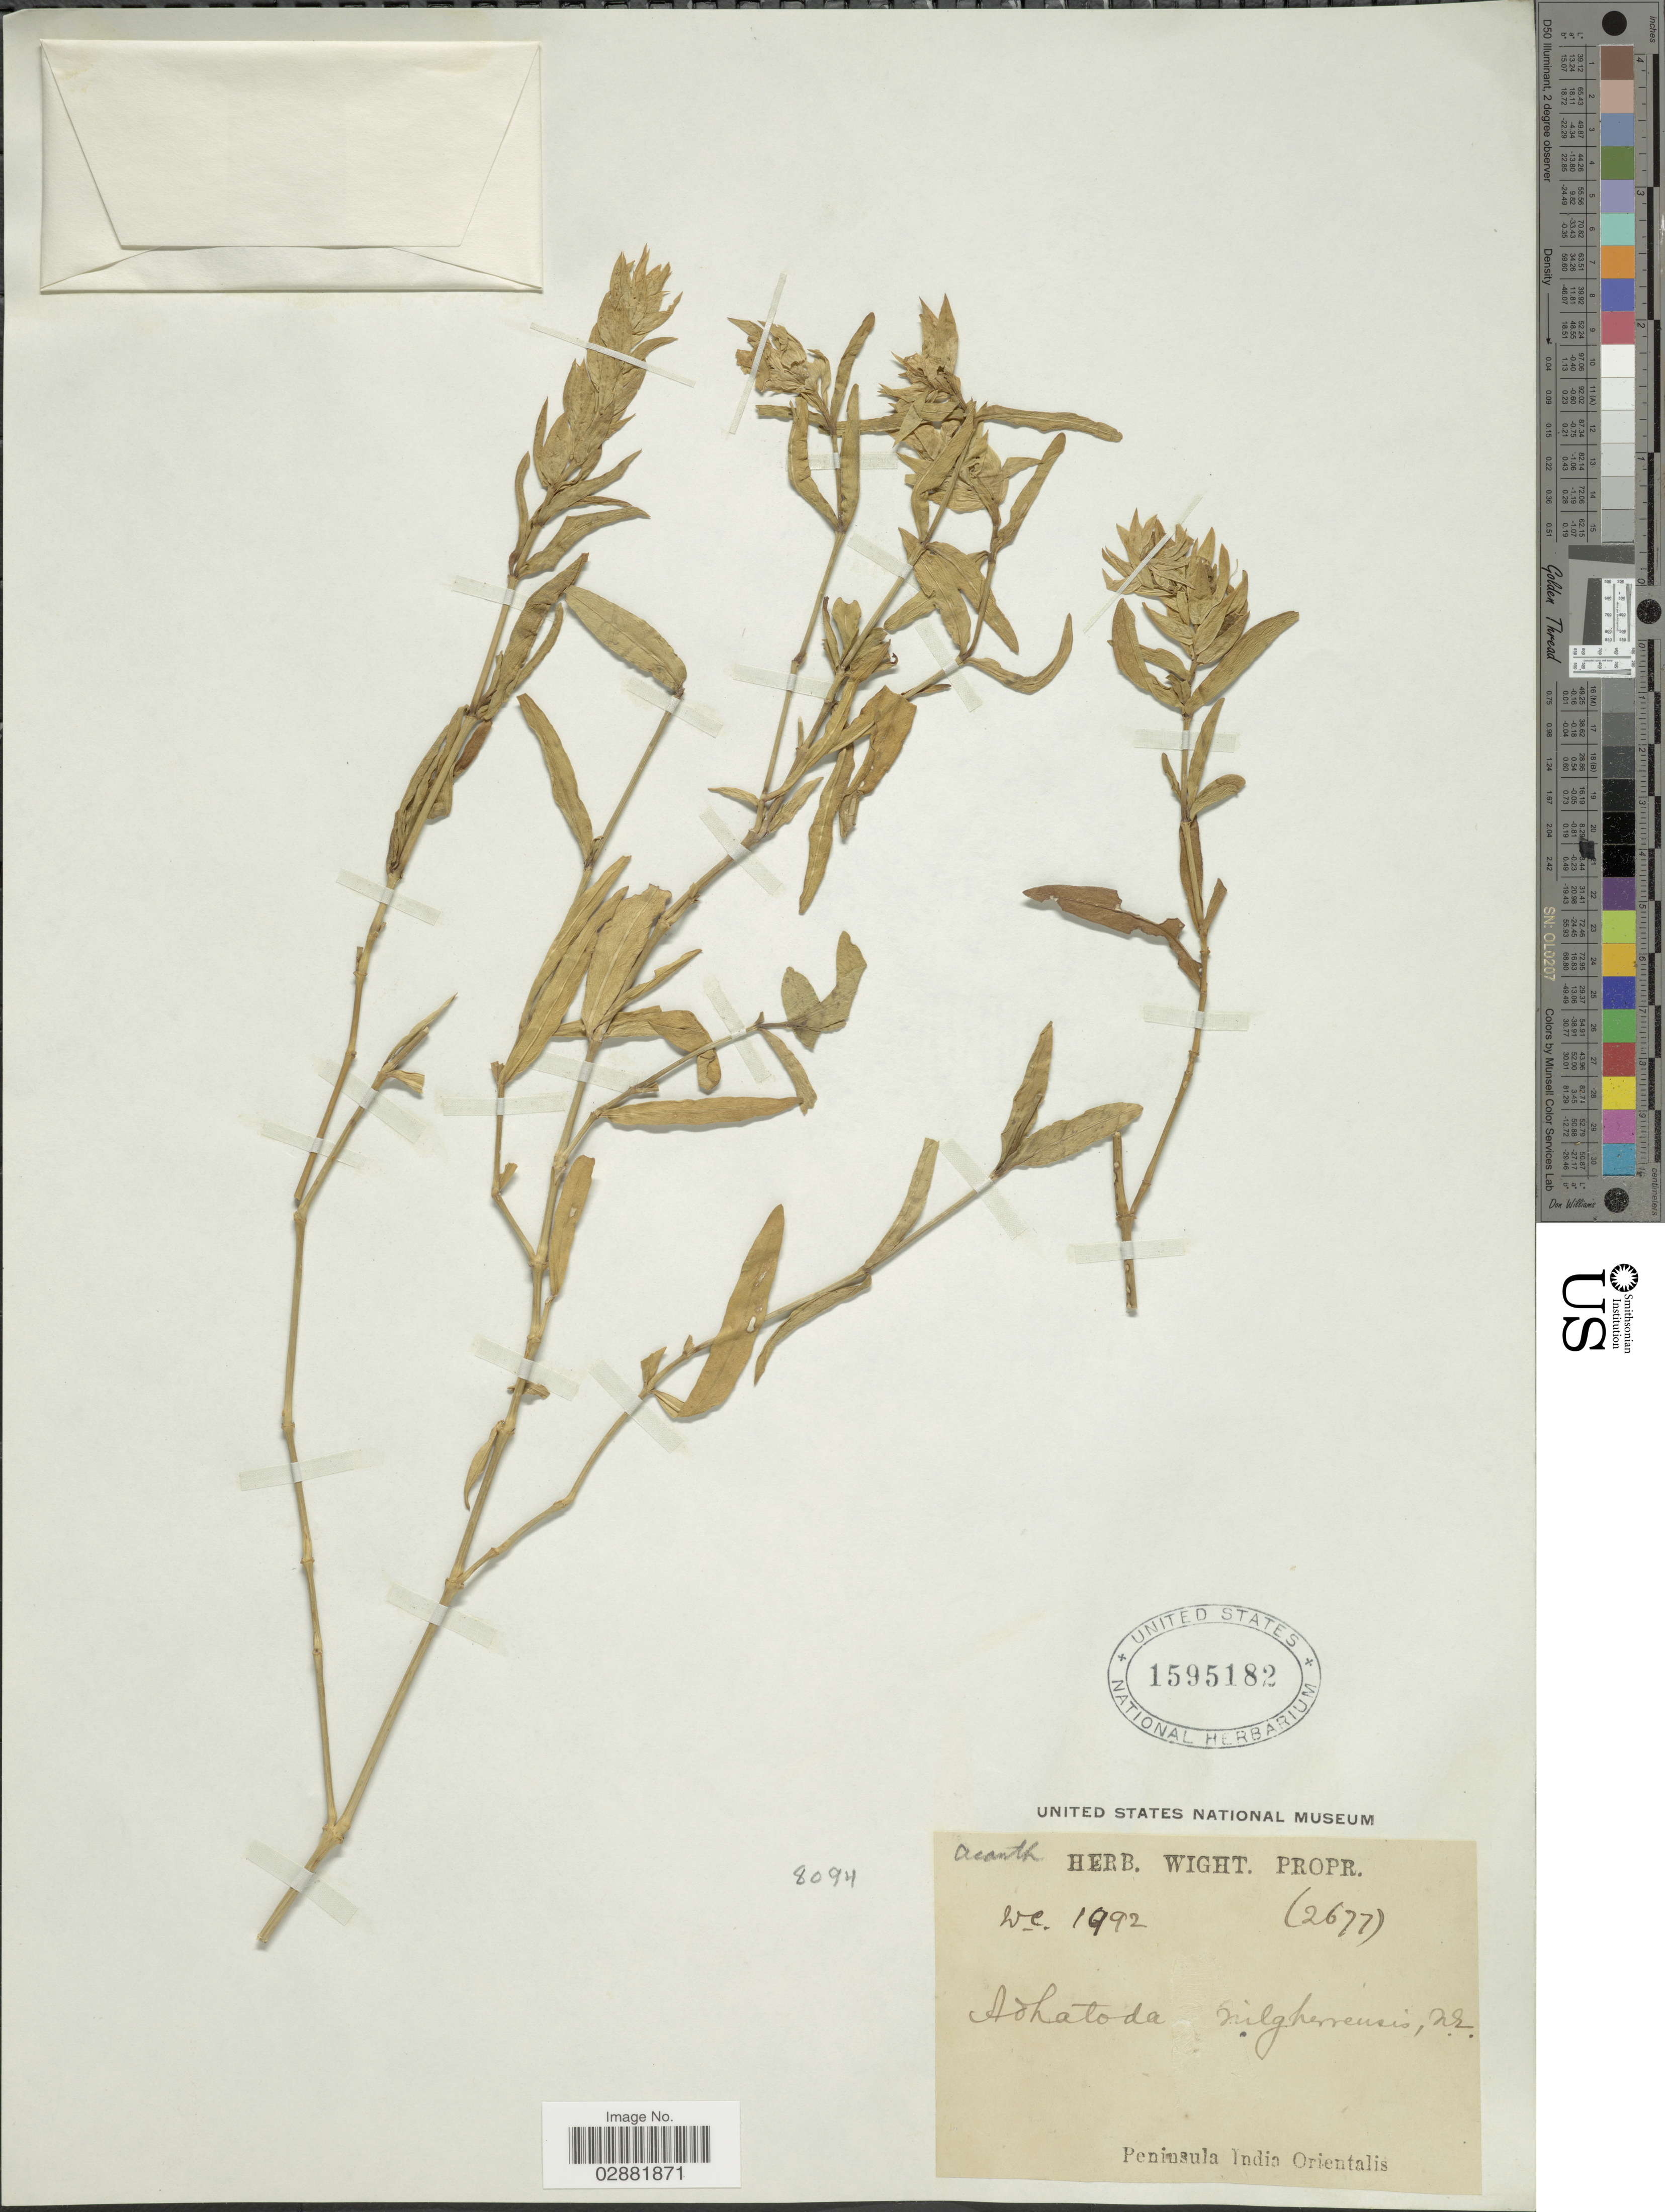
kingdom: Plantae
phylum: Tracheophyta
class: Magnoliopsida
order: Lamiales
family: Acanthaceae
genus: Justicia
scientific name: Justicia nilgherrensis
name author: (Nees) Wall ex C.B. Clarke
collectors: ex Herb. Wright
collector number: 2677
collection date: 1992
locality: Peninsula India Orientalis.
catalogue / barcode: US 1595182